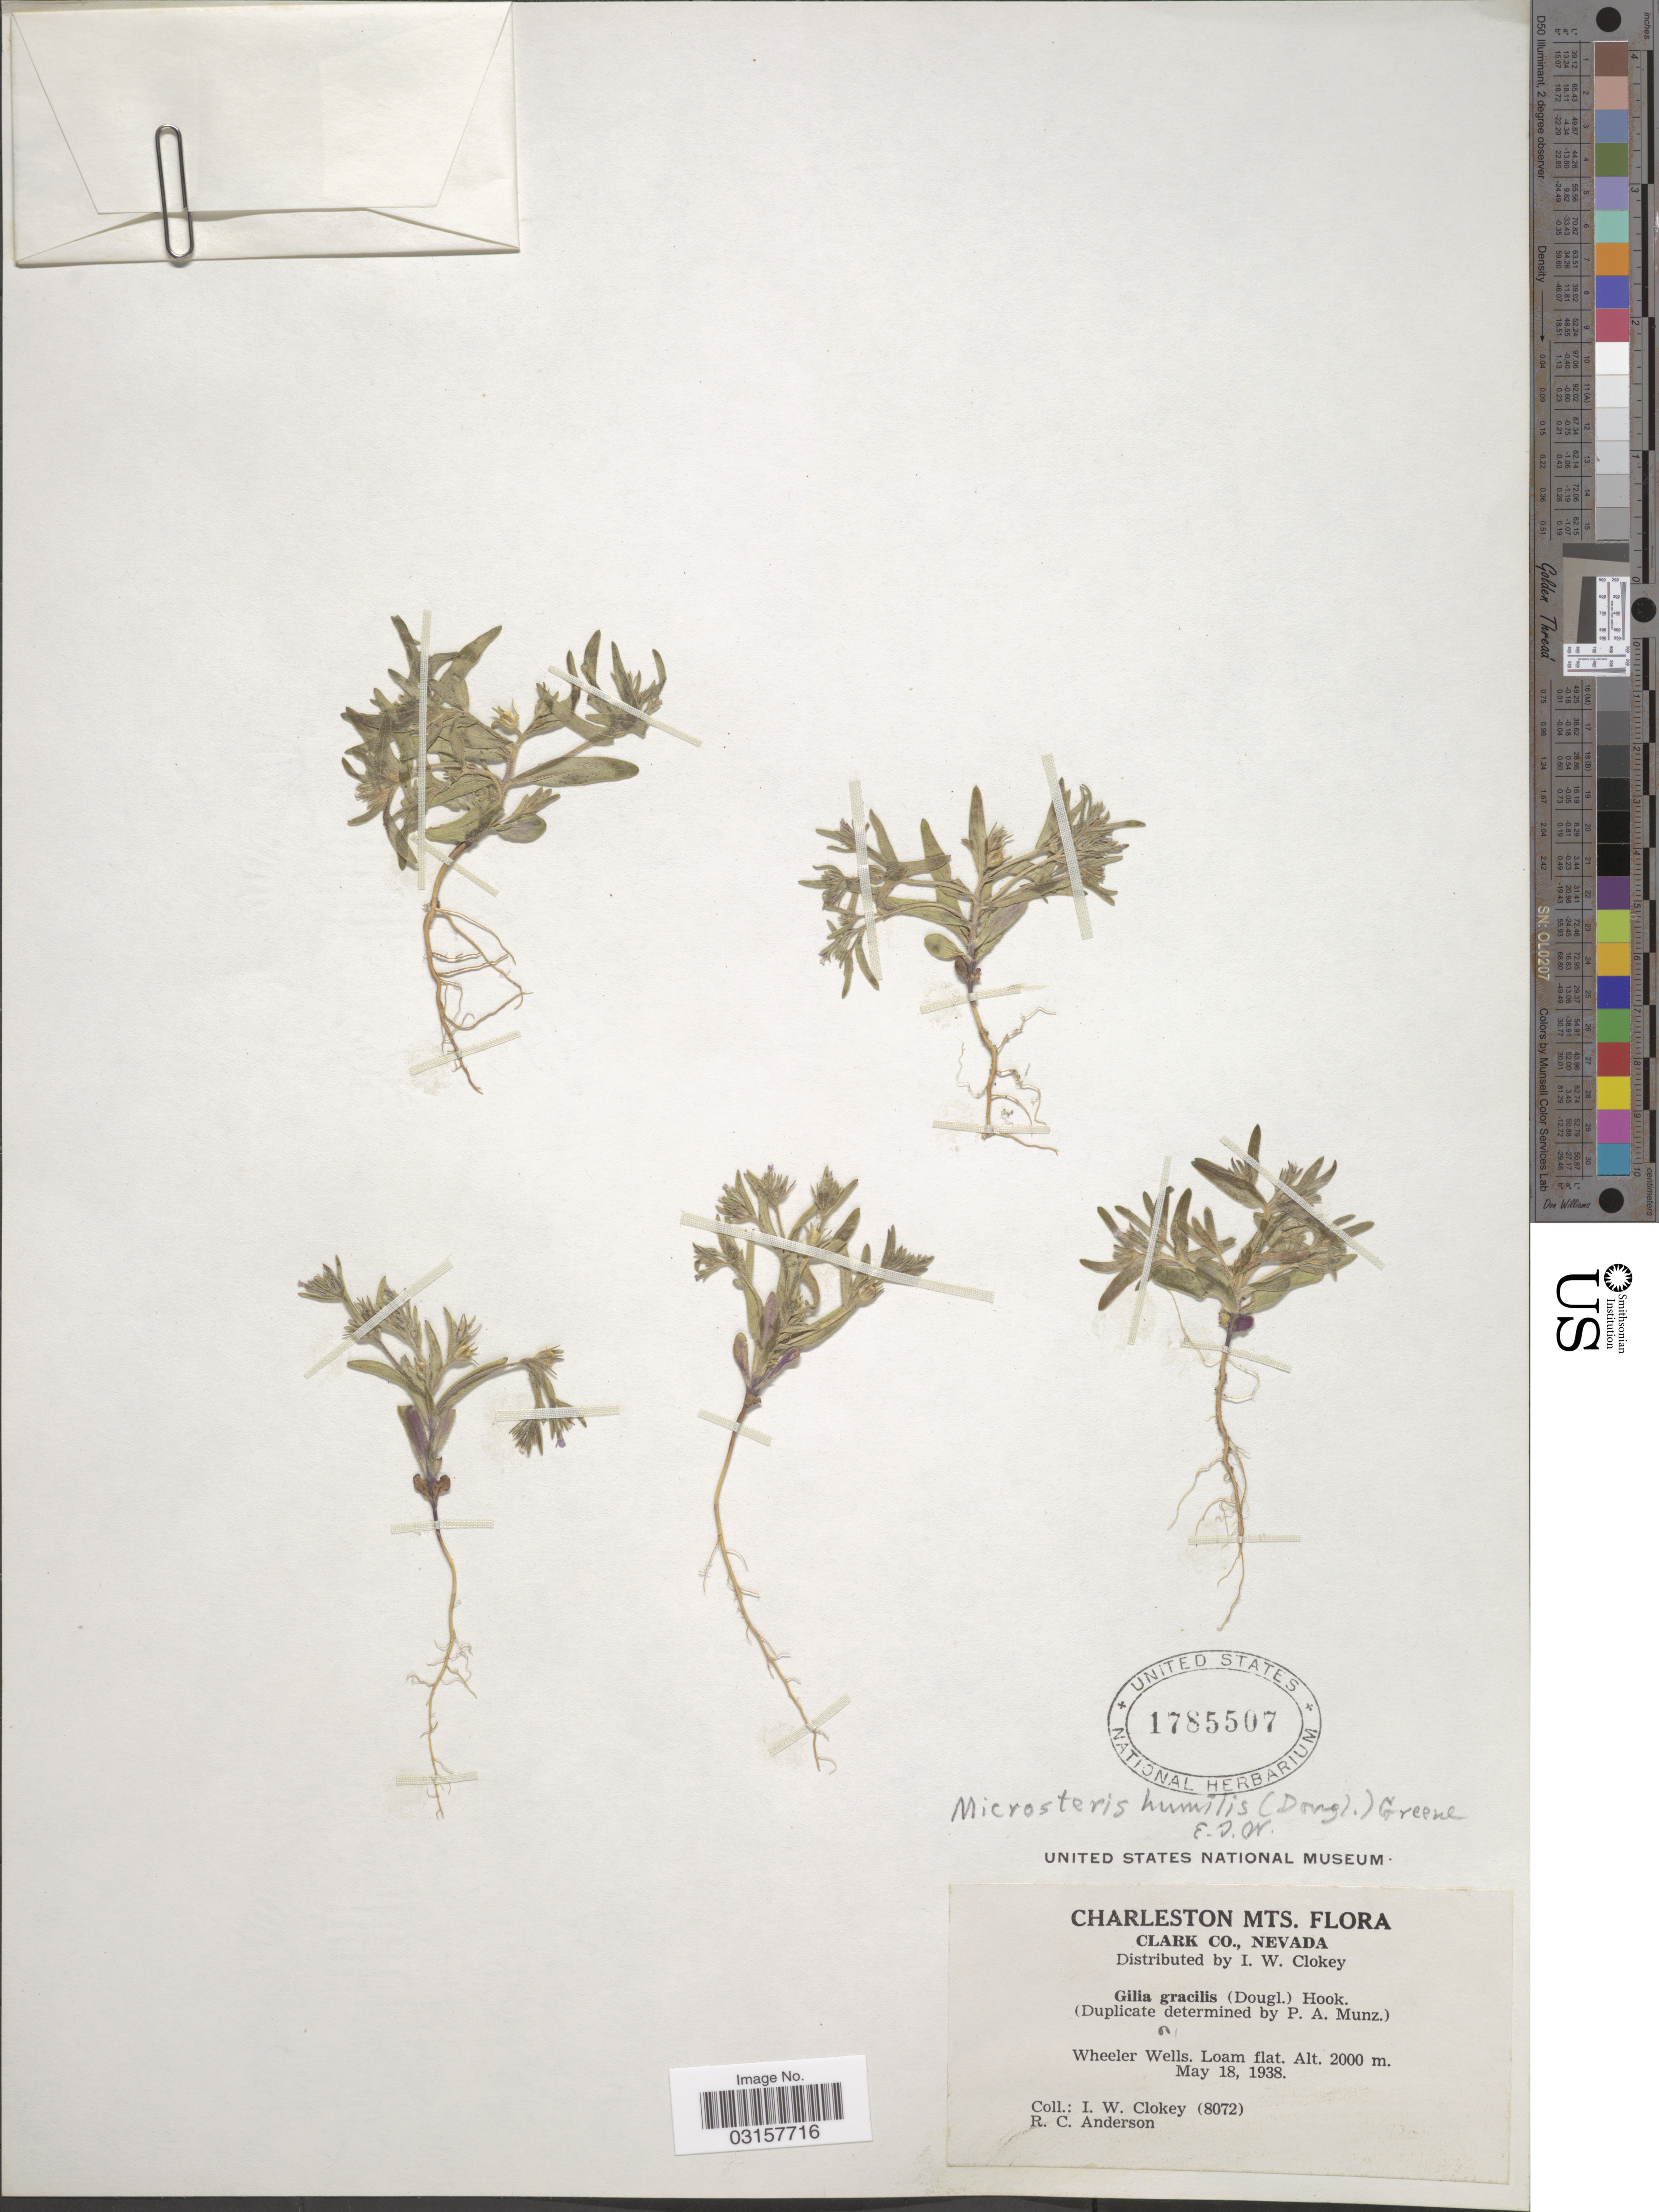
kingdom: Plantae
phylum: Tracheophyta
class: Magnoliopsida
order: Ericales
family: Polemoniaceae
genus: Microsteris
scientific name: Microsteris gracilis var. humilior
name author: (Hook.) Cronquist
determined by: (US) Smithsonian Institution - National Museum of Natural History - Department of Botany (UNITED STATES)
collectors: I. W. Clokey & R. Anderson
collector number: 8072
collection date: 1938-05-18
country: United States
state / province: Nevada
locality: Charleston Mts. Clark Co., Wheeler Wells.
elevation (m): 2000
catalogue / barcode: US 1785507